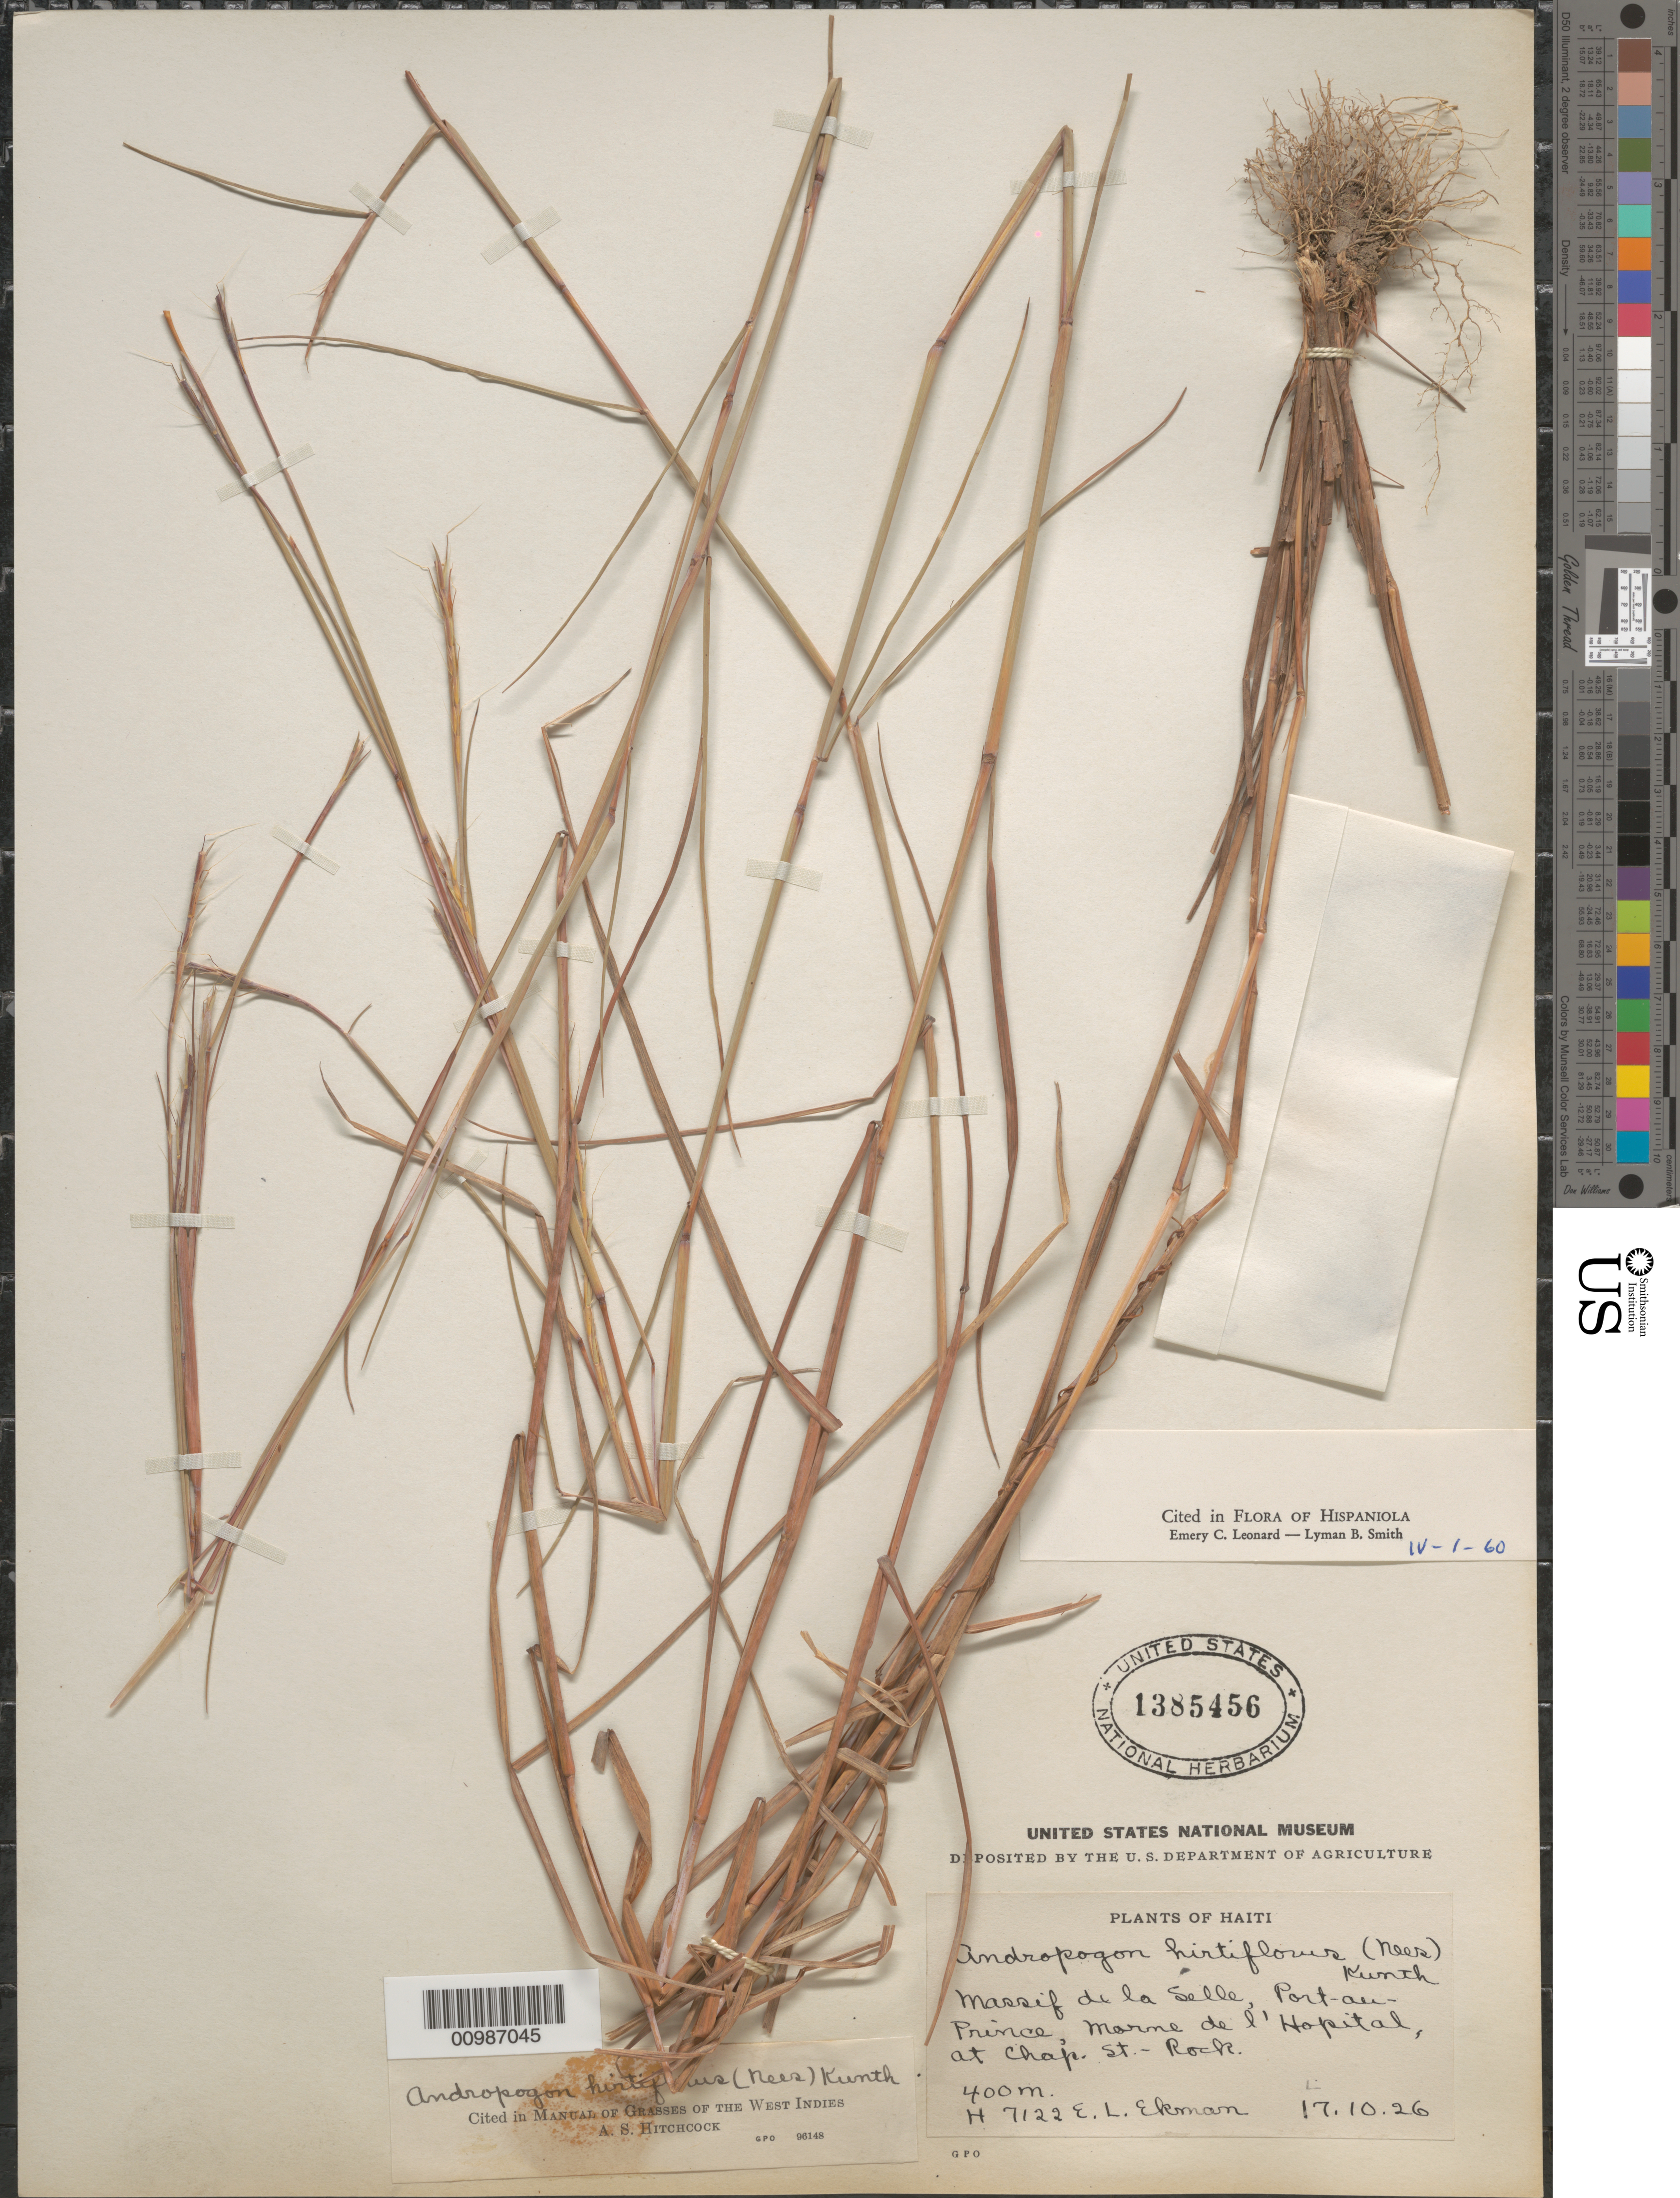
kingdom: Plantae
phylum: Tracheophyta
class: Liliopsida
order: Poales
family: Poaceae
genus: Andropogon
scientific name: Andropogon hirtiflorus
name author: (Nees) Kunth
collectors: E. L. Ekman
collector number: H 7122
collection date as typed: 17 Oct 1926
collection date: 1926-10-17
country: Haiti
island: Hispaniola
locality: Massif de la Selle, Port-au-Prince, Marne de l'Hopital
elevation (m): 400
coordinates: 0 N, 0 E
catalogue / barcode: US 1385456